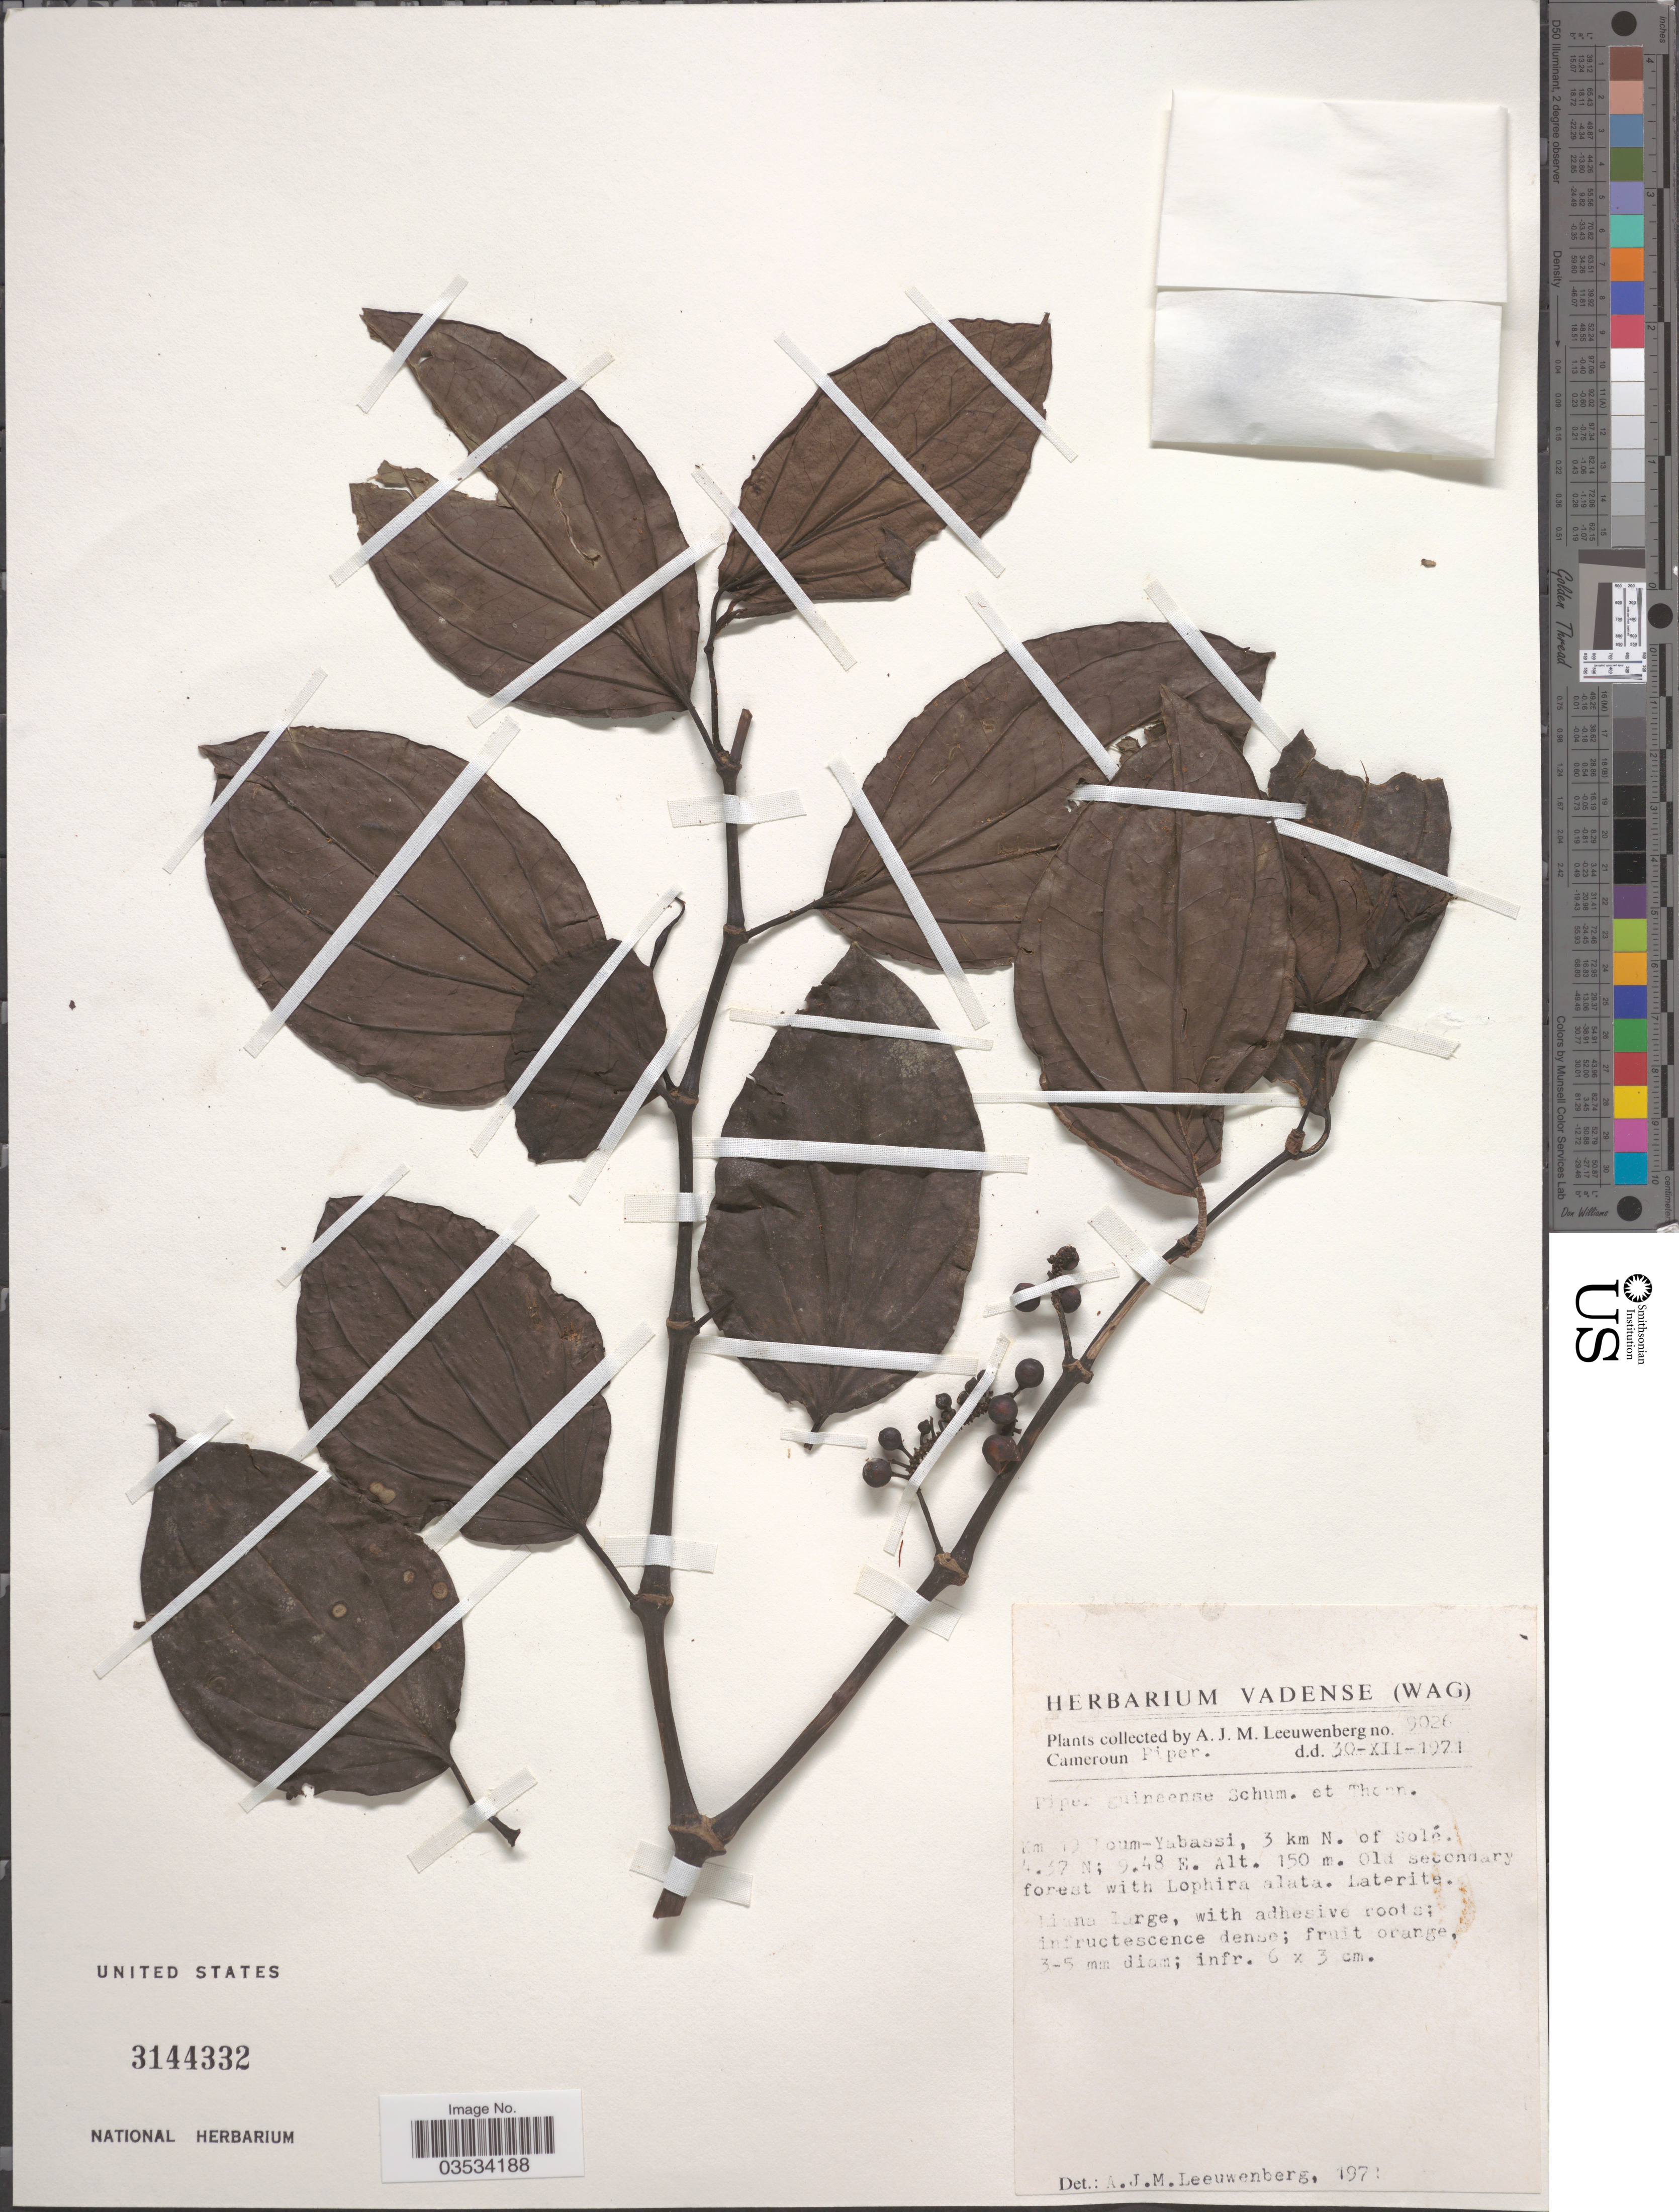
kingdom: Plantae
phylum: Tracheophyta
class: Magnoliopsida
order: Piperales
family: Piperaceae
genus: Piper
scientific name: Piper guineense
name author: Schumach. & Thonn.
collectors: A. J. M. Leeuwenberg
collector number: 9026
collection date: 1971-12-30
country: Cameroon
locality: Cameroun. Km 19 Loum-Yabassi, 3 km N. of Solé.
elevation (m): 150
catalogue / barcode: US 3144332